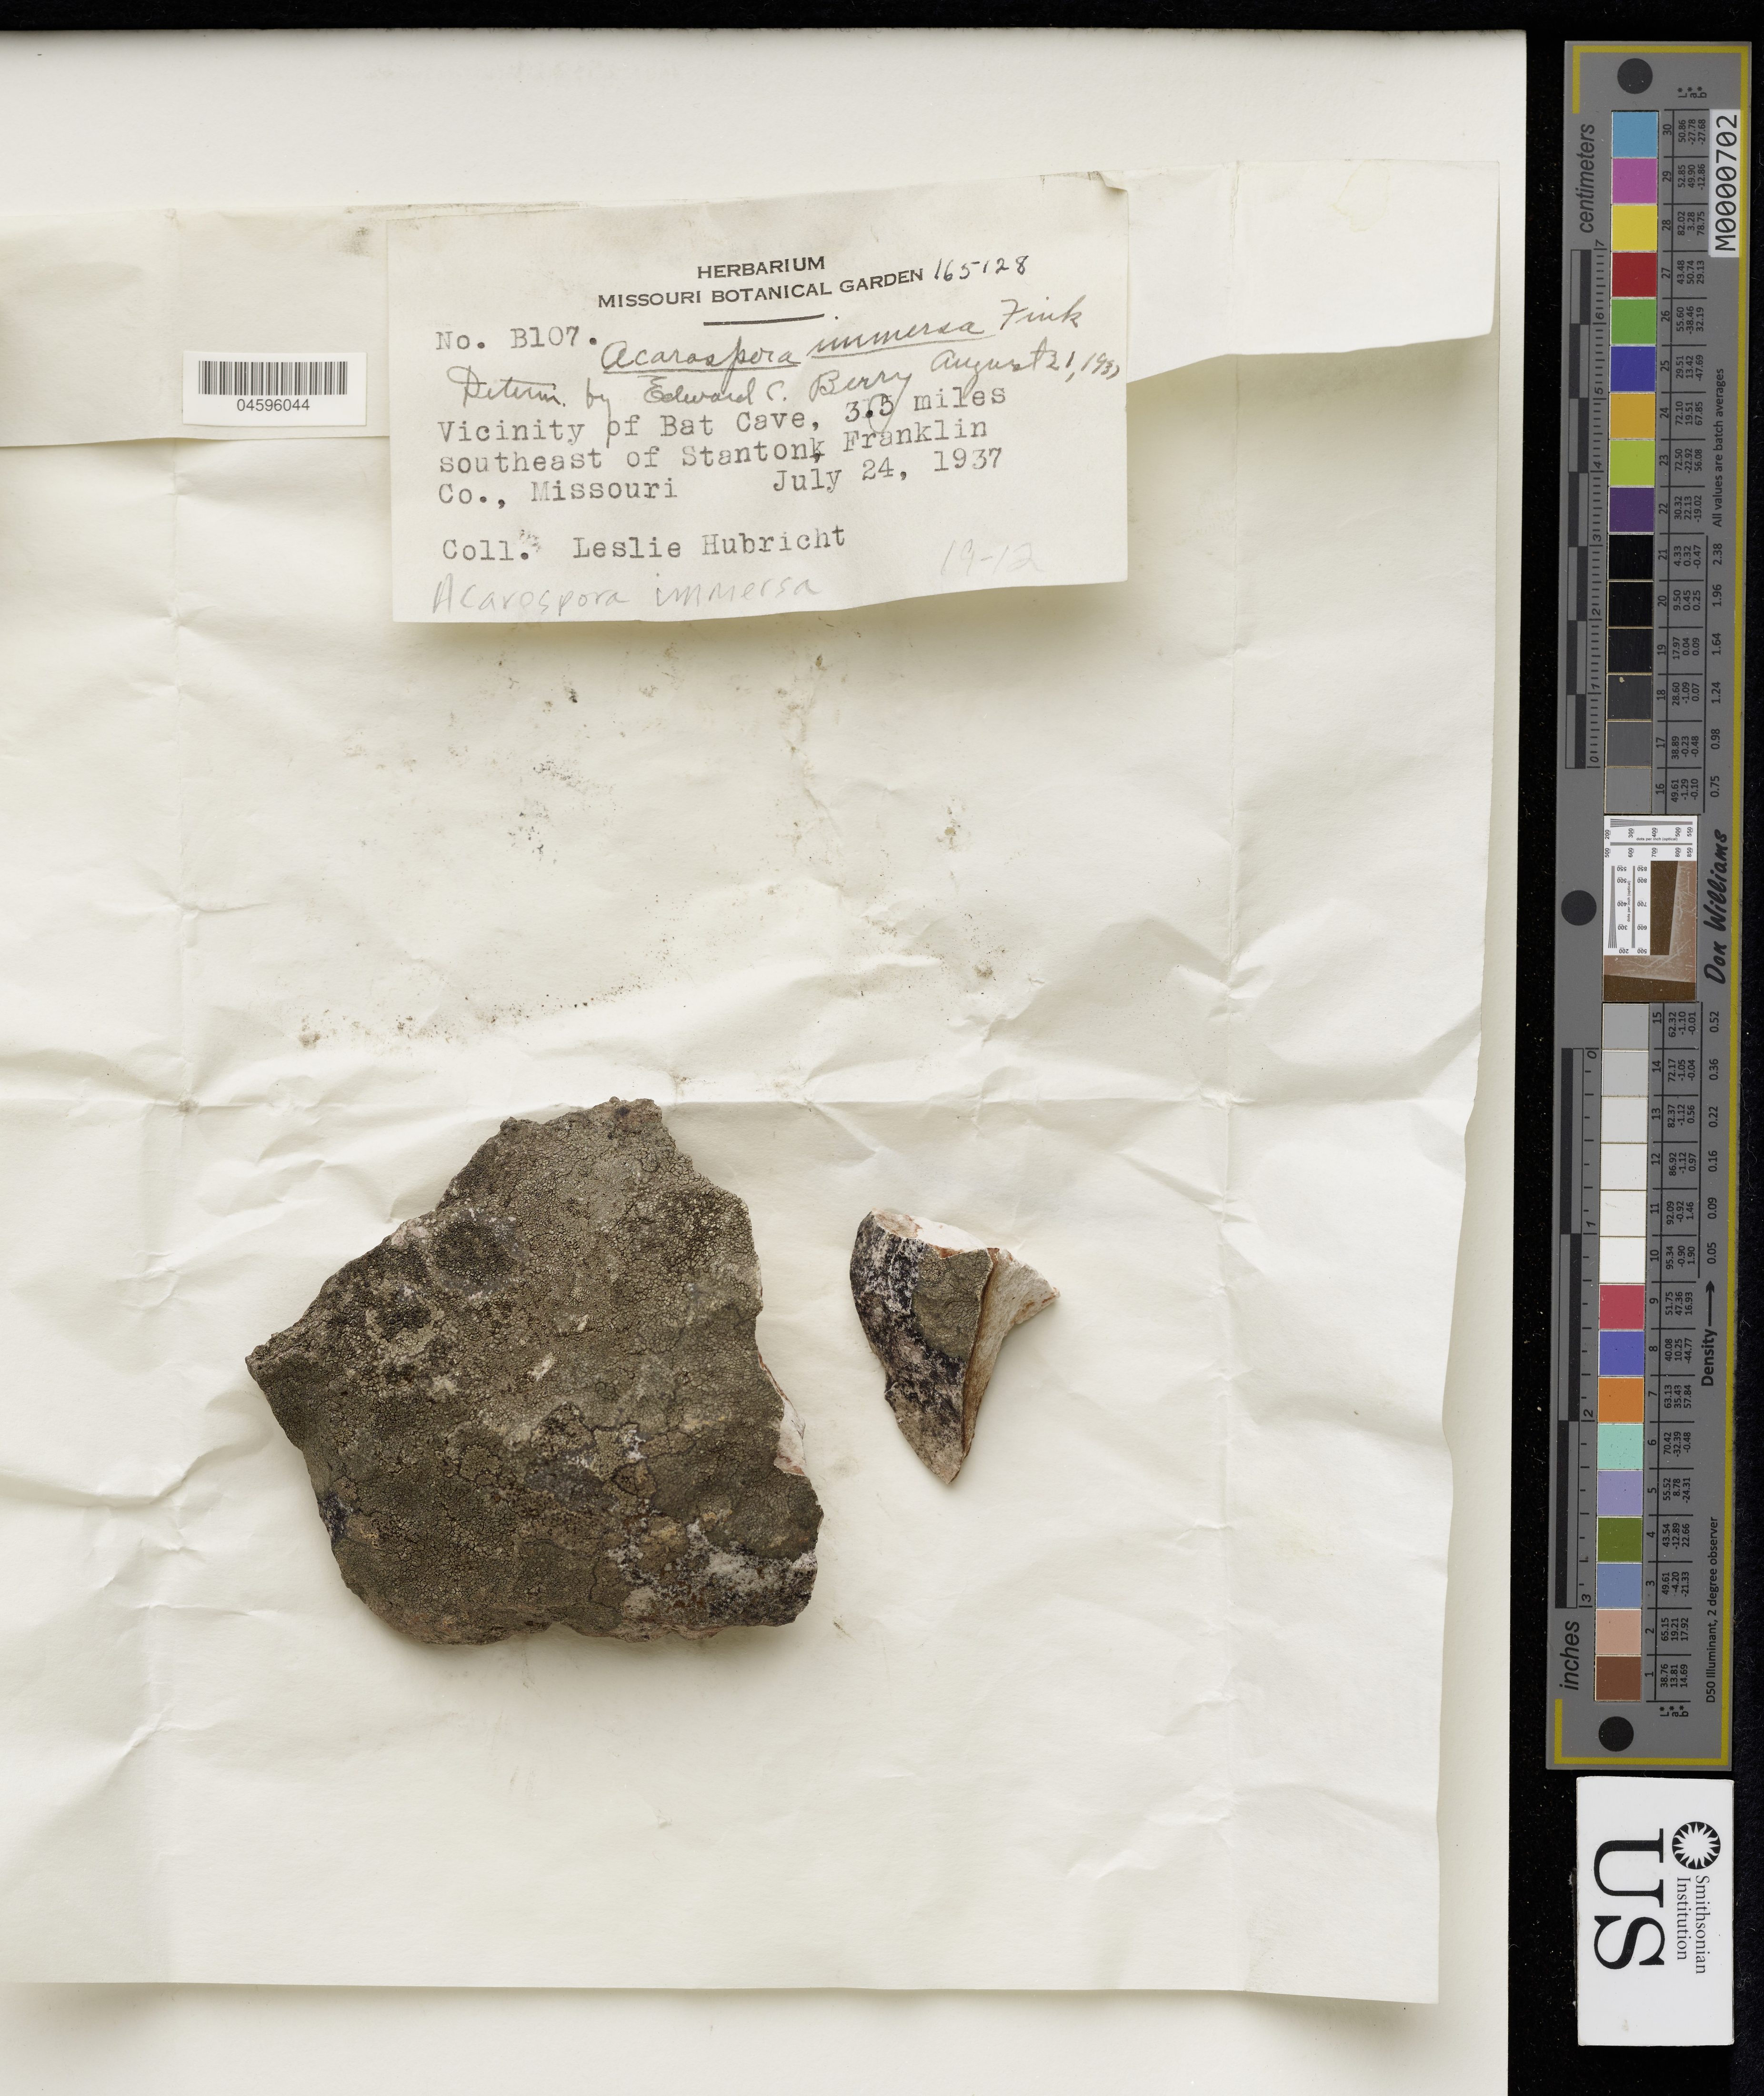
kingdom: Fungi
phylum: Ascomycota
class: Lecanoromycetes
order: Acarosporales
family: Acarosporaceae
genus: Acarospora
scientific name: Acarospora immersa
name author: (J.Hedrick) Fink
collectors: L. Hubricht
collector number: B107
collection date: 1937-07-24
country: United States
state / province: Missouri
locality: Vicinity of Bat Cave, 3.5 miles southeast of Stantonk Franklin Co.